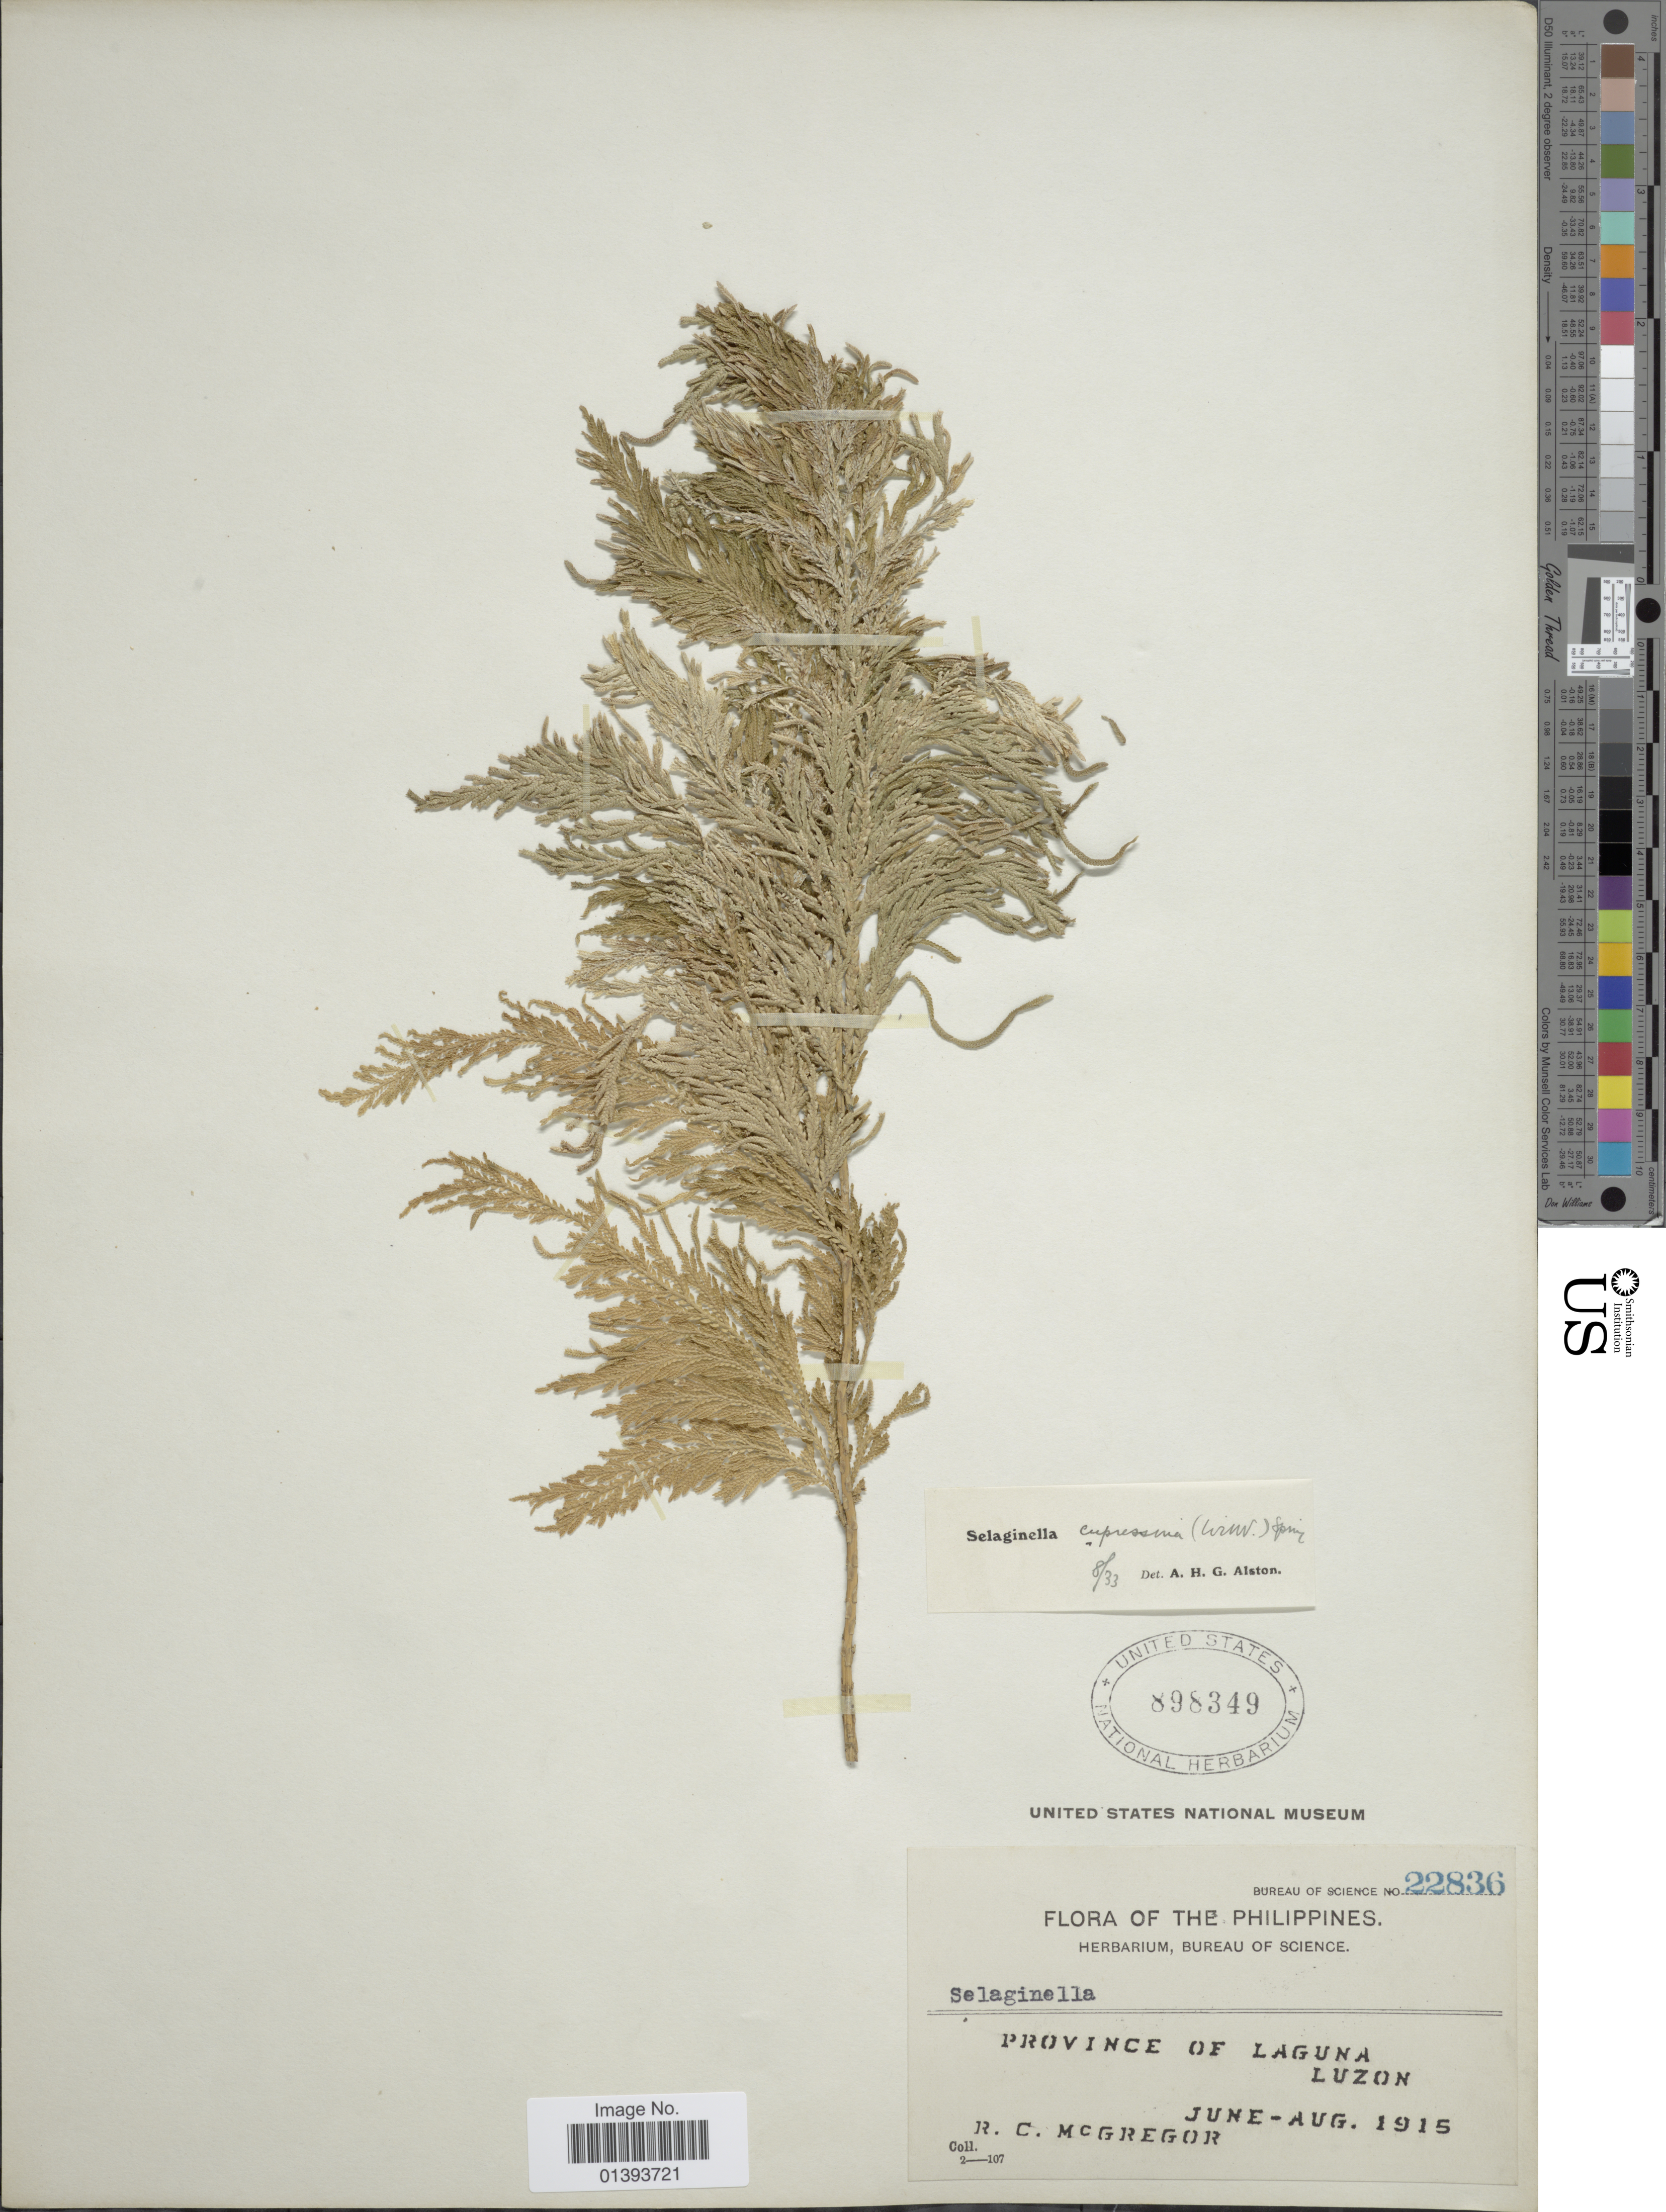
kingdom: Plantae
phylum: Tracheophyta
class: Lycopodiopsida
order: Selaginellales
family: Selaginellaceae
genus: Selaginella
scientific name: Selaginella cupressina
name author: (Willd.) Spring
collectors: R. C. McGregor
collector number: Bureau of Science 22836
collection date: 1915-06/1915-08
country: Philippines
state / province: Central Luzon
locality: Province of Laguna Luzon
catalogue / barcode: US 898349